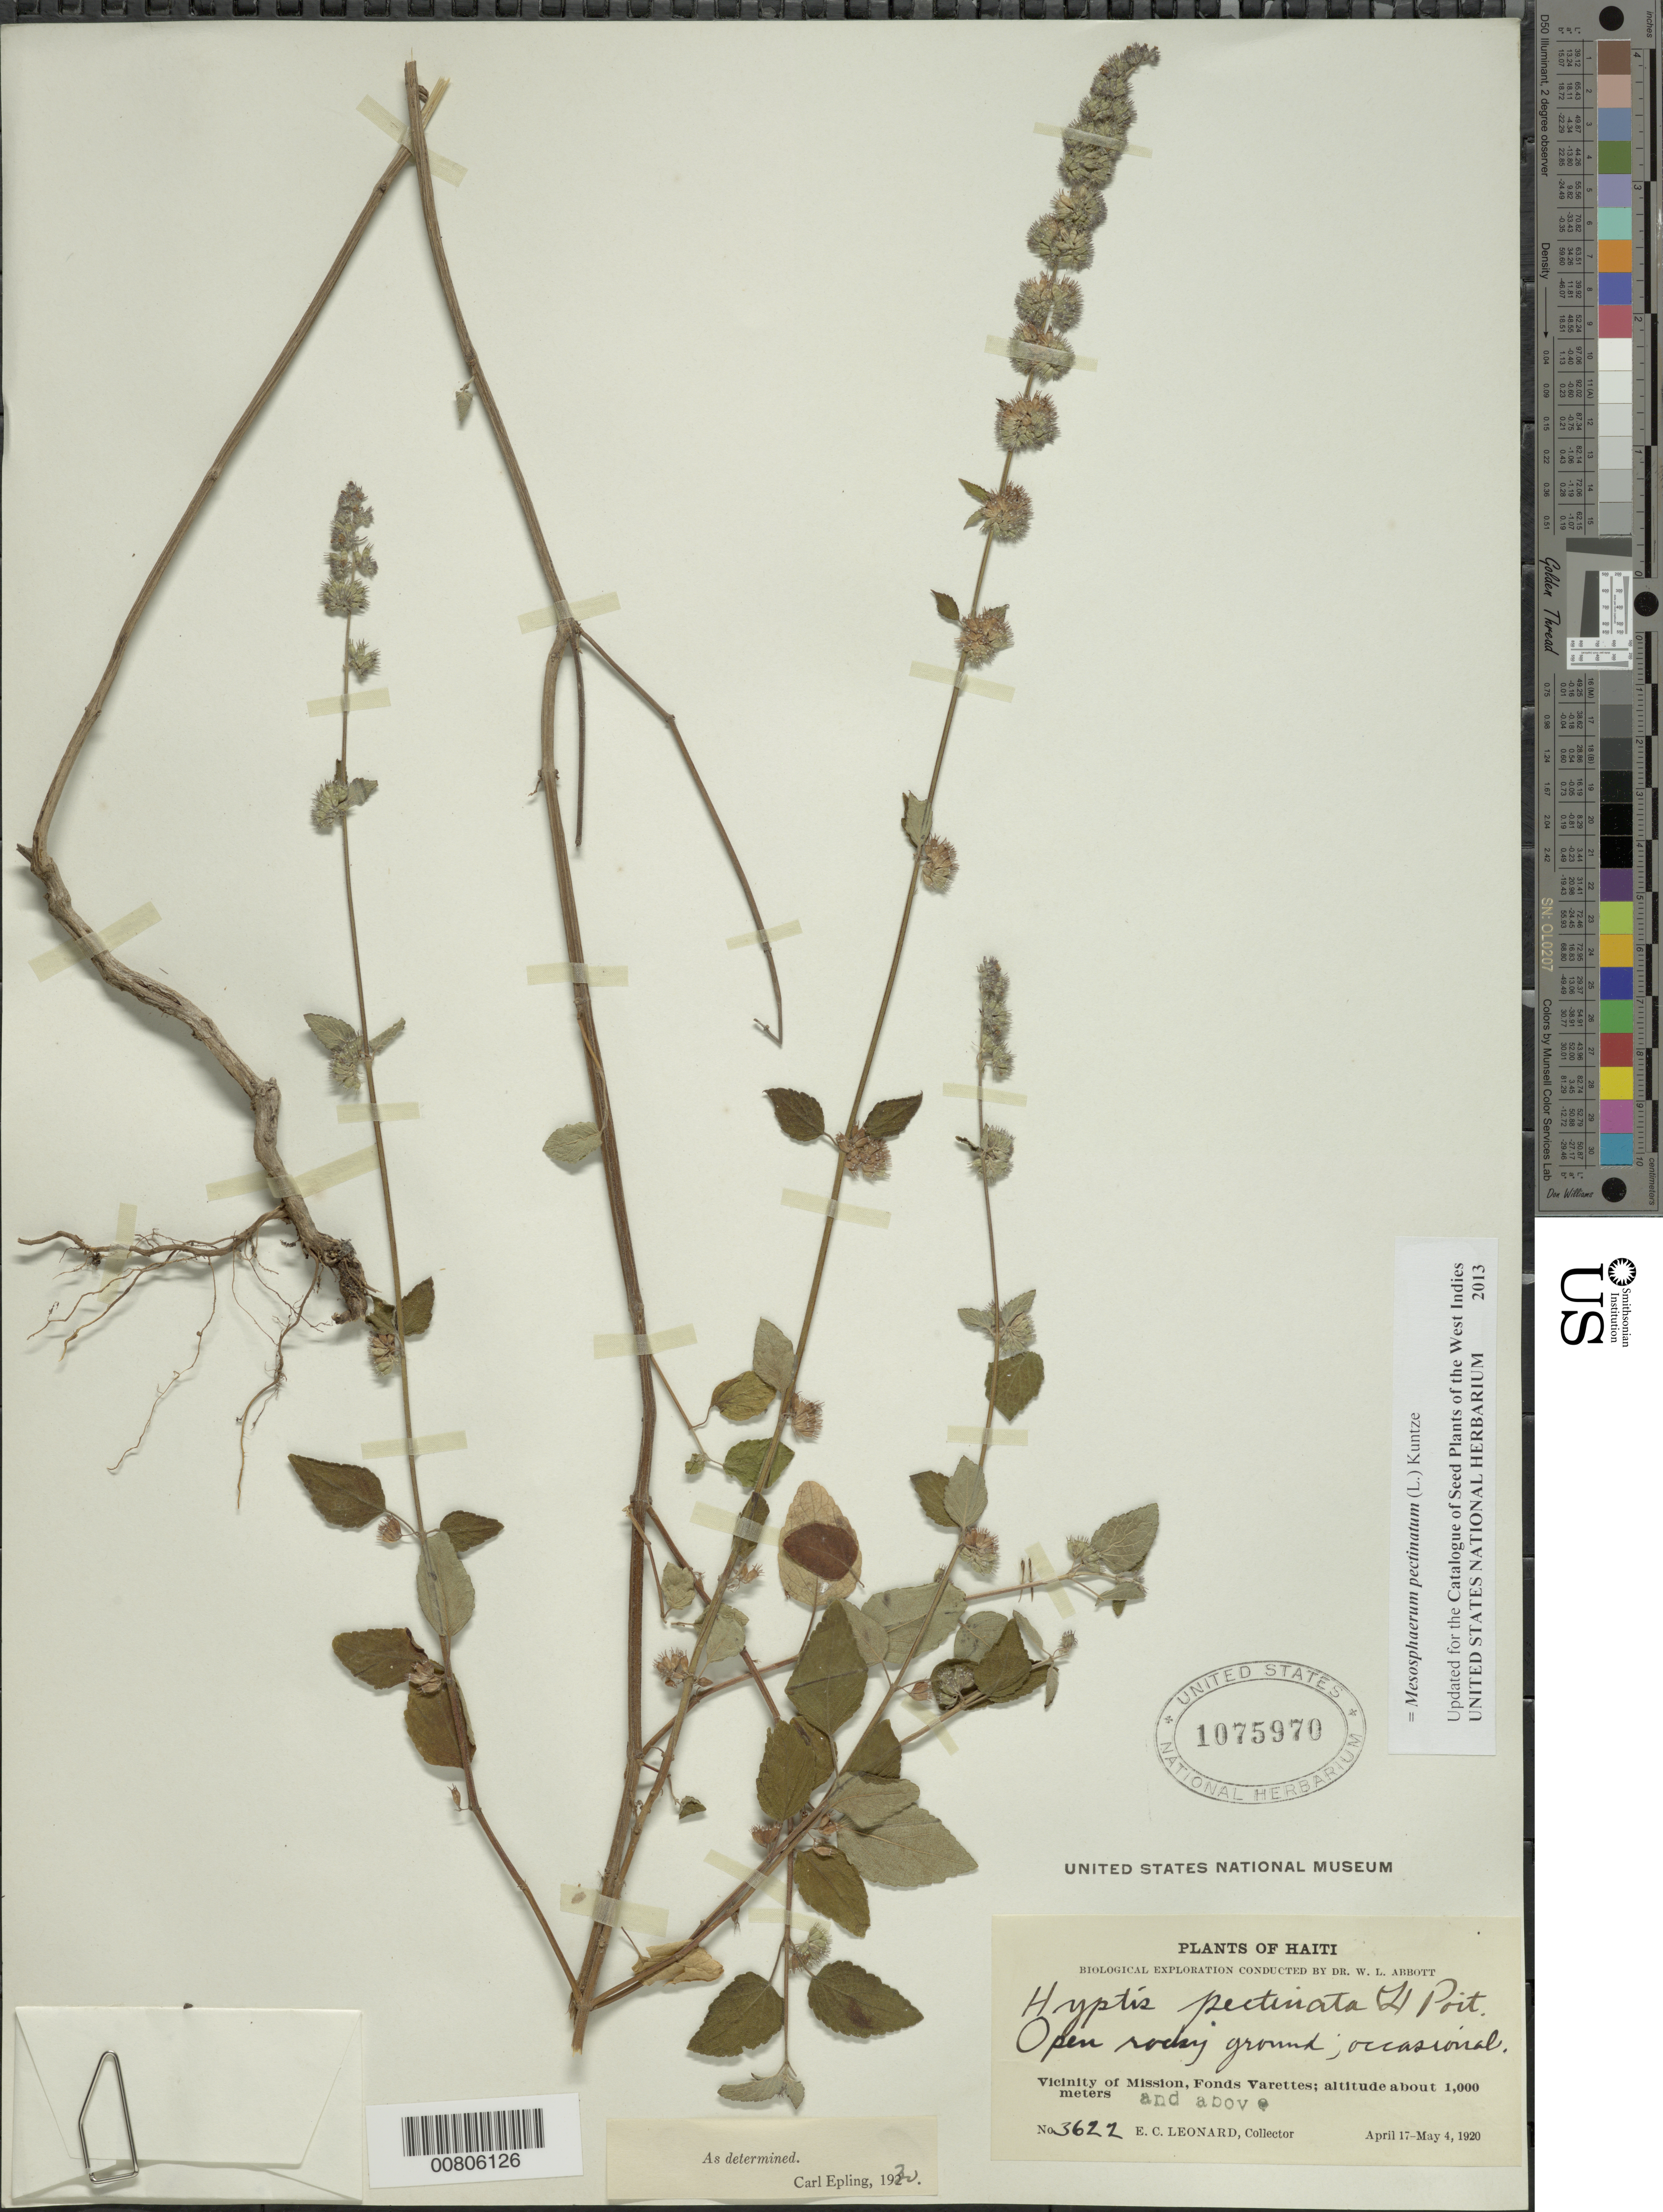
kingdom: Plantae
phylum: Tracheophyta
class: Magnoliopsida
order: Lamiales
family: Lamiaceae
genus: Mesosphaerum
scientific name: Mesosphaerum pectinatum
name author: (L.) Kuntze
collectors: E. C. Leonard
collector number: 3622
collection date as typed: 17 Apr 1920 to 04 May 1920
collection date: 1920-04-17/1920-05-04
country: Haiti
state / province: Ouest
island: Hispaniola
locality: Vicinity of Mission, Fond Verrettes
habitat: Open rocky ground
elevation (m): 1000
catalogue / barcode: US 1075970